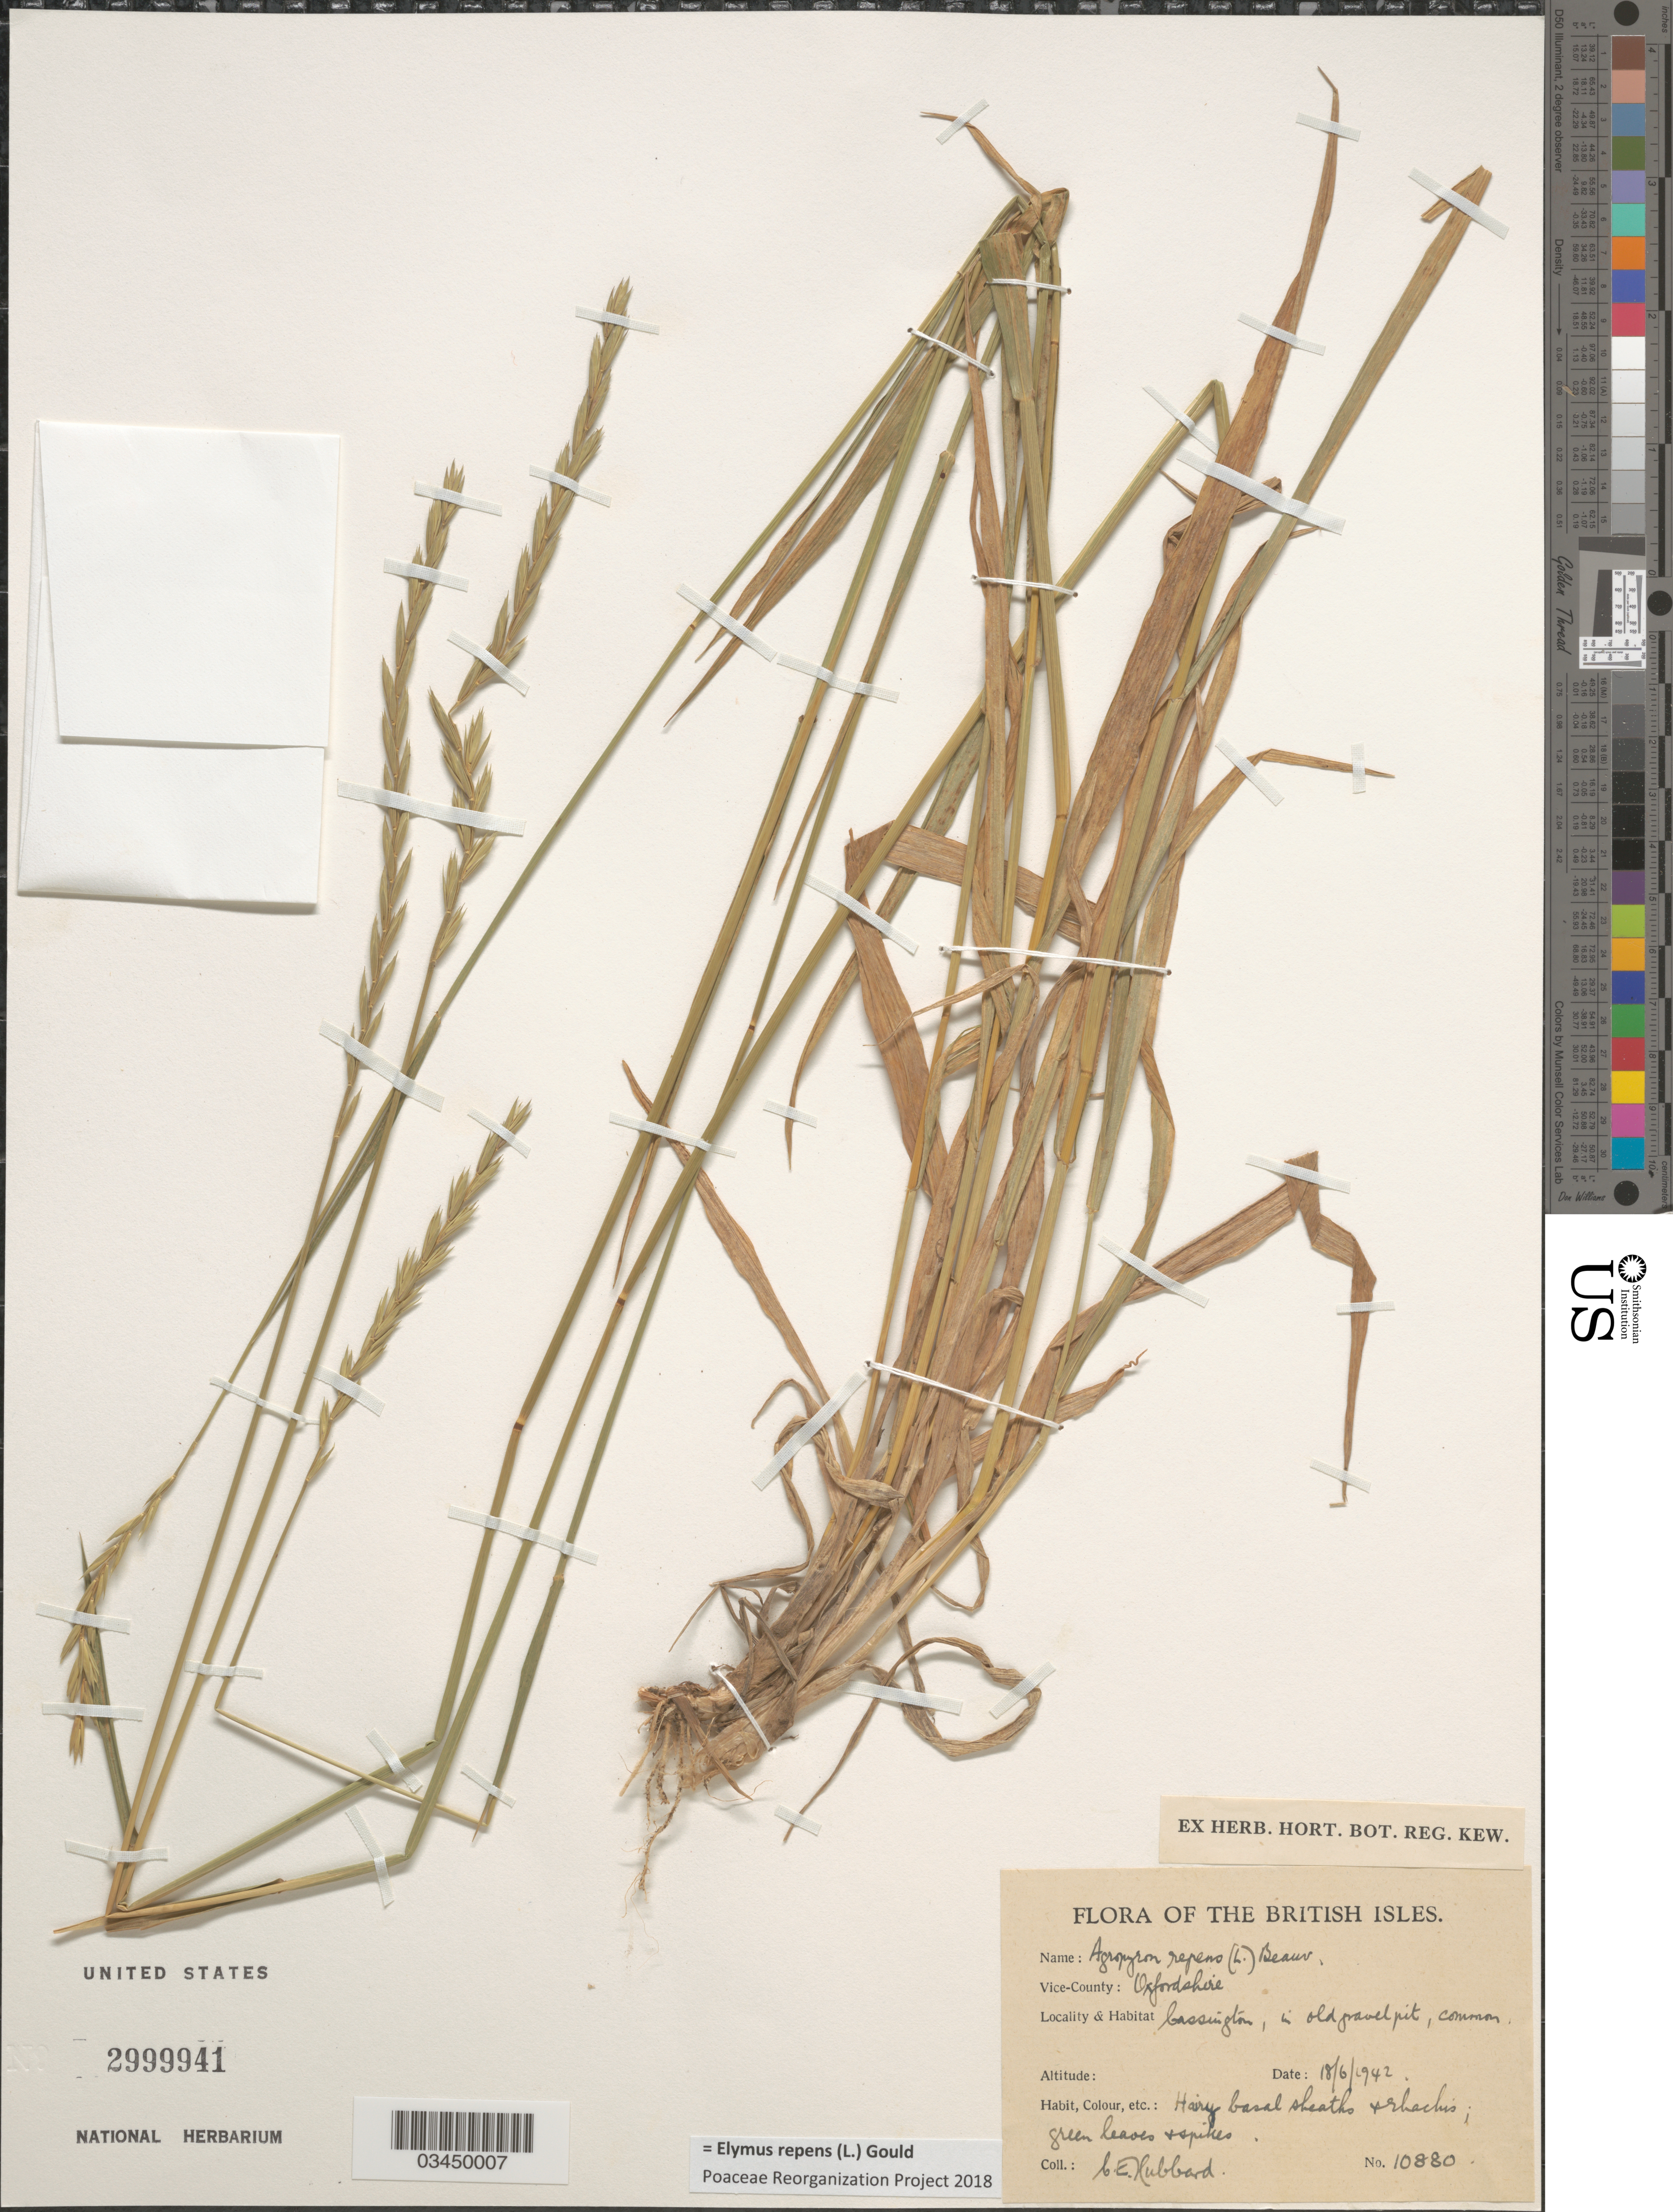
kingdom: Plantae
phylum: Tracheophyta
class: Liliopsida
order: Poales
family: Poaceae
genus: Elymus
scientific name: Elymus repens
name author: (L.) Gould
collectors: C. E. Hubbard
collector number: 10880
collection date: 1942-06-18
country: United Kingdom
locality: The British Isles. Vice-County: Oxfordshire. Cassington, in old gravel pit.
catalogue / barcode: US 2999941